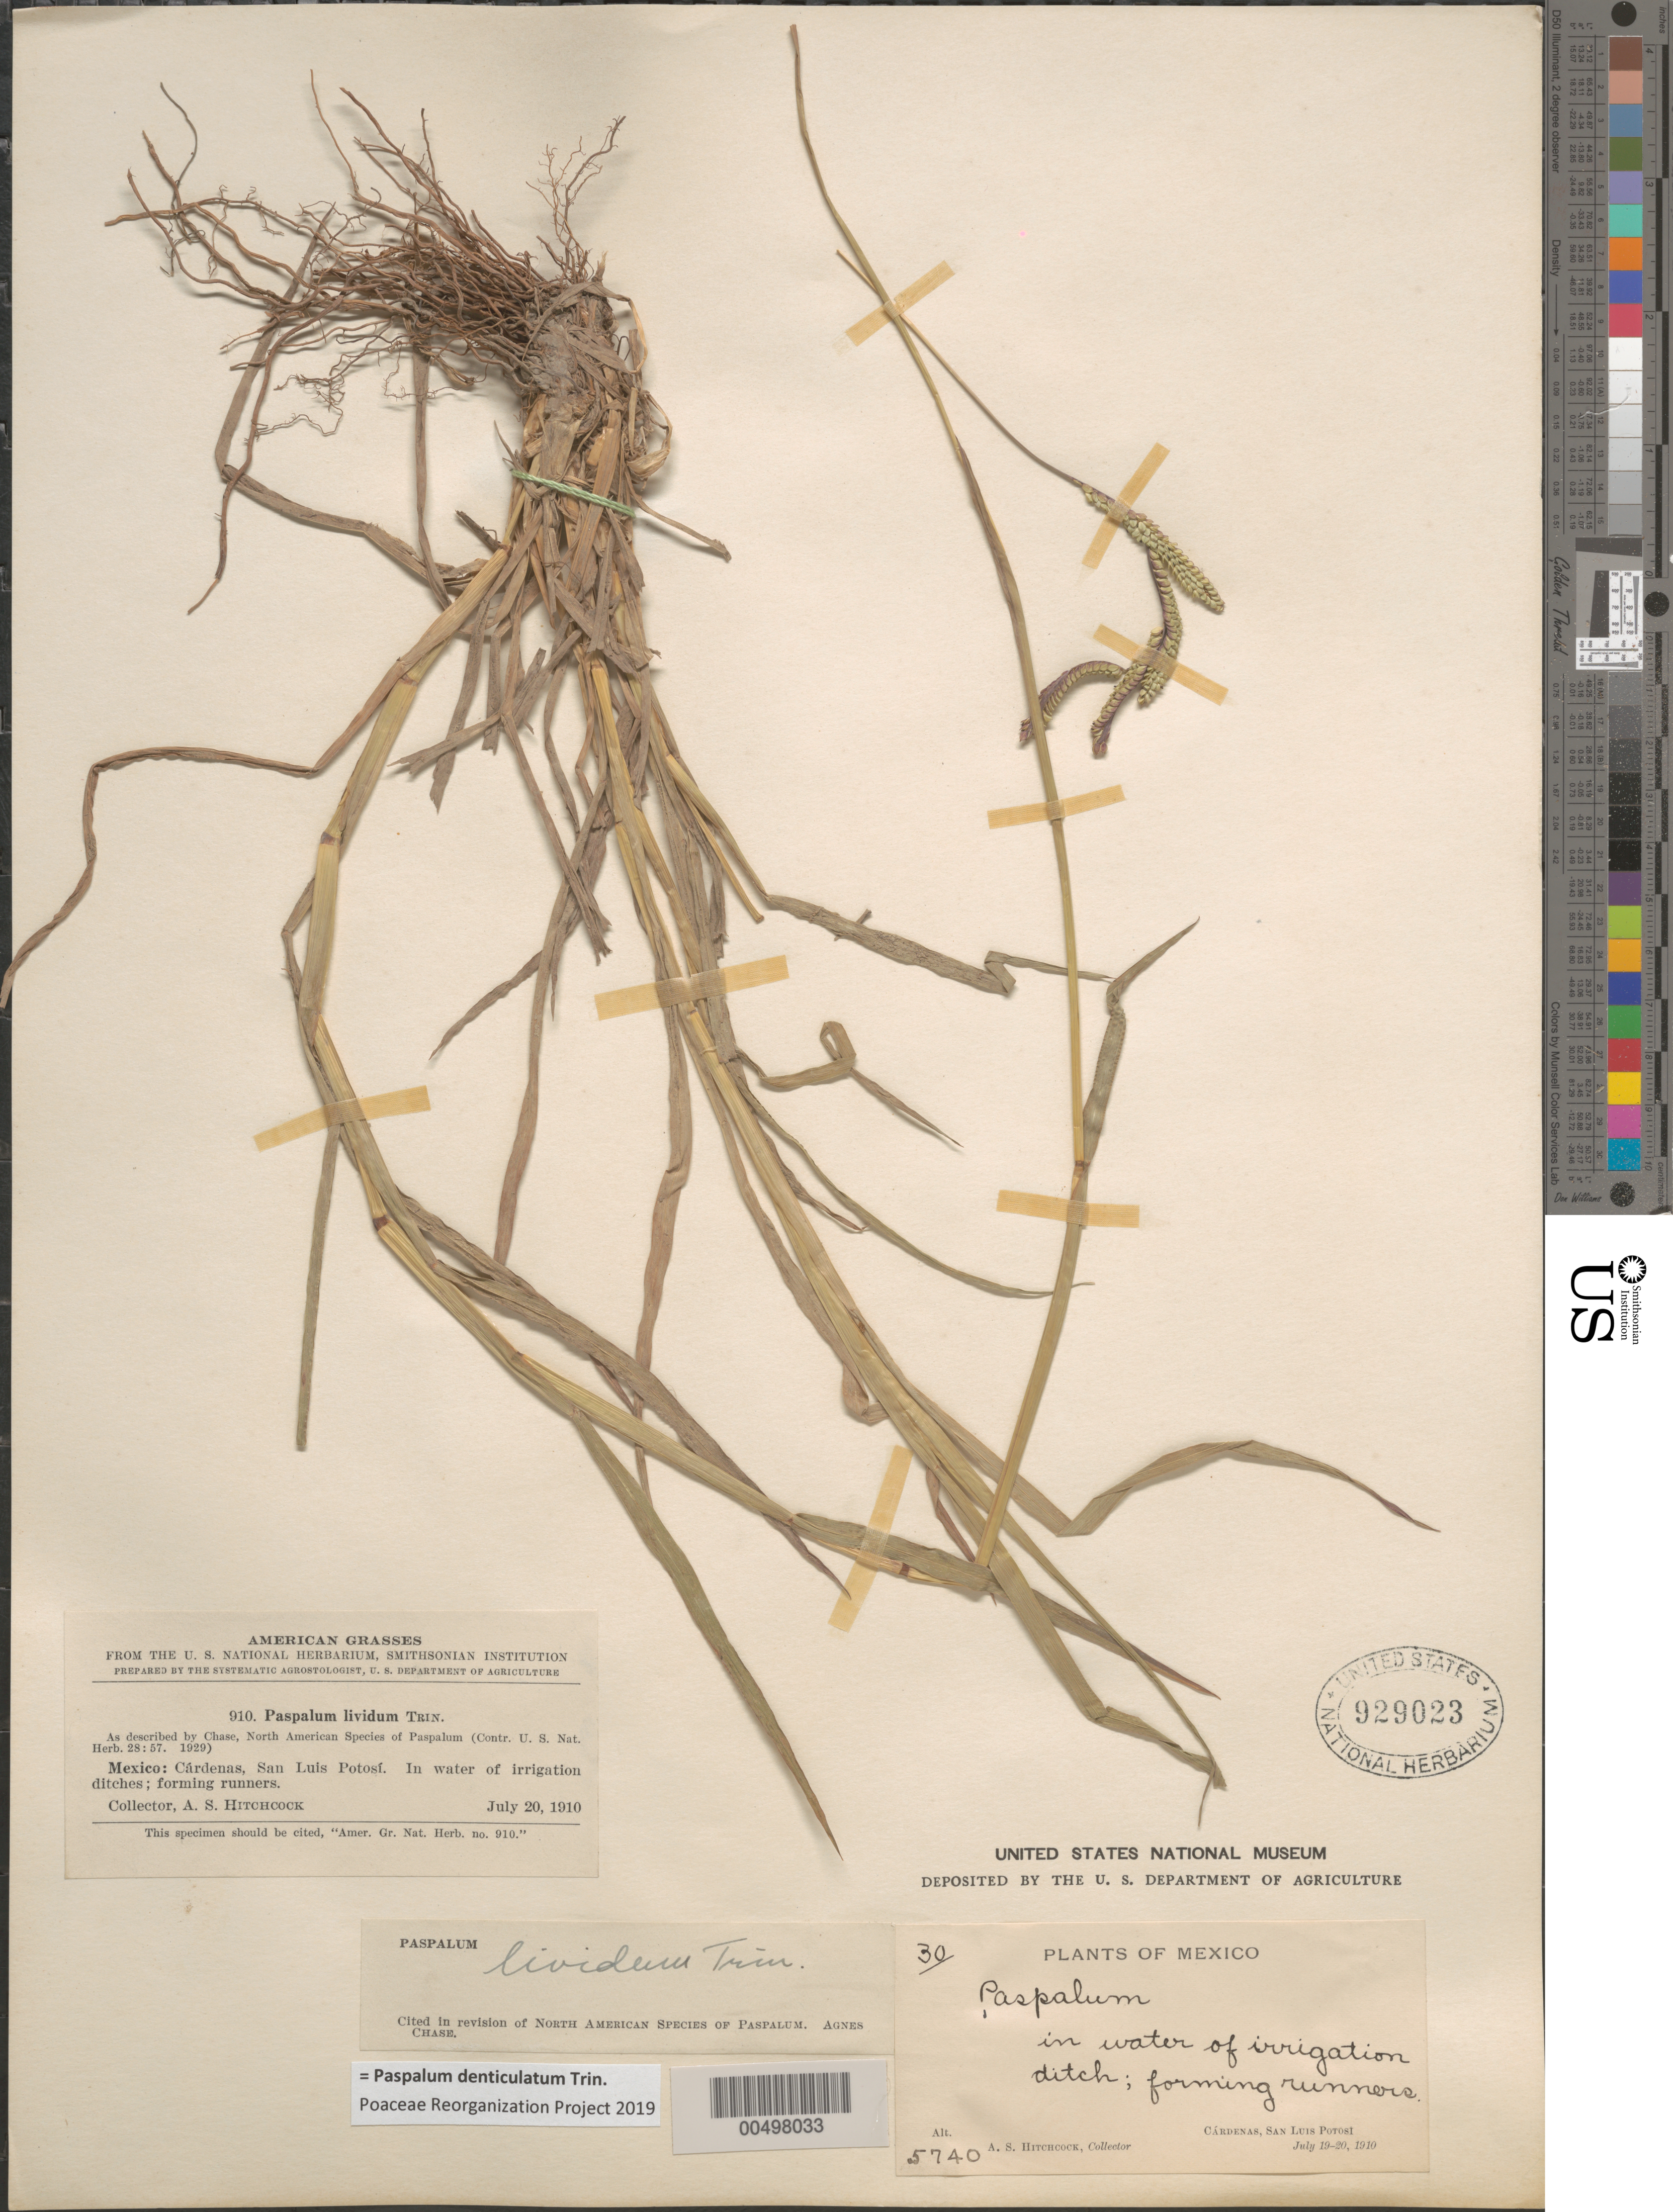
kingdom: Plantae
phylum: Tracheophyta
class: Liliopsida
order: Poales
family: Poaceae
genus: Paspalum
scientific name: Paspalum lividum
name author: Trin. in Schltdl.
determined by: Chase, [M.] Agnes, (US)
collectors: A. S. Hitchcock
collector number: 5740/910/30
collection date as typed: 19 Jul 1910 to 20 Jul 1910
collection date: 1910-07-19/1910-07-20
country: Mexico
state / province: San Luis Potosi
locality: C rdenas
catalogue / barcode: US 929023